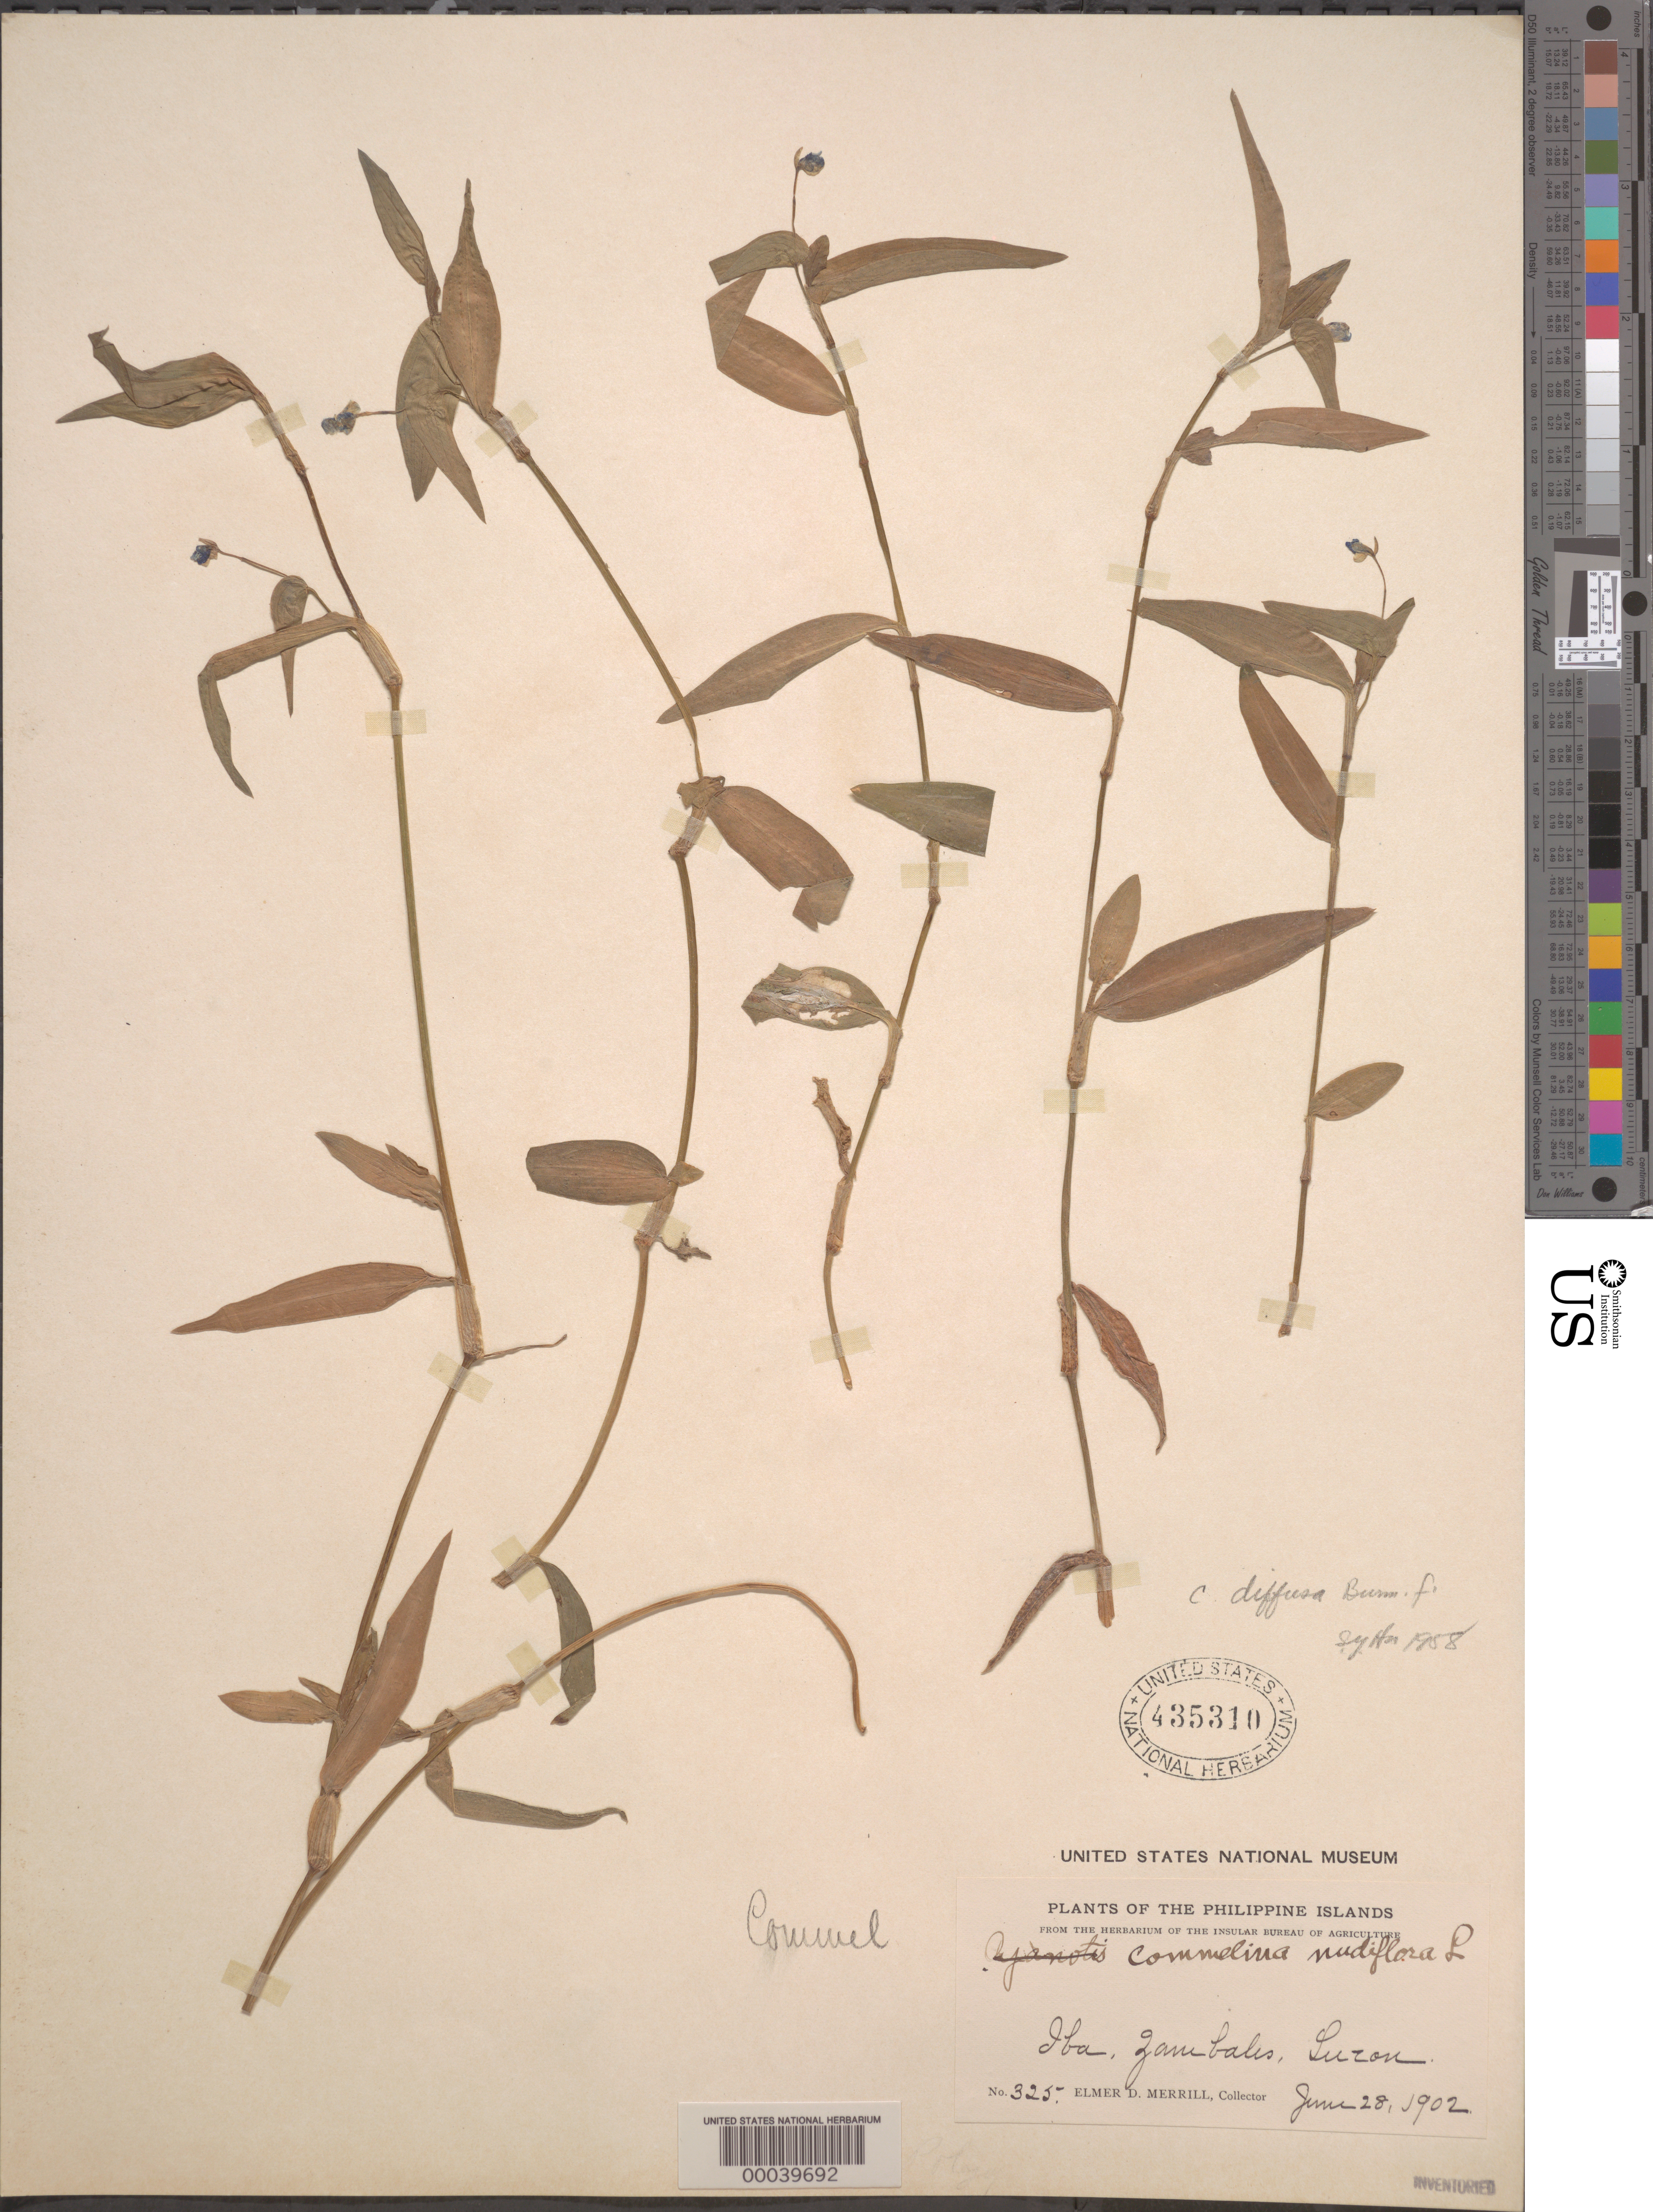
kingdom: Plantae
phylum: Tracheophyta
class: Liliopsida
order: Commelinales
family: Commelinaceae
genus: Commelina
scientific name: Commelina diffusa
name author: Burm. f.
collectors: E. D. Merrill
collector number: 325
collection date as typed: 28 Jun 1902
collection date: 1902-06-28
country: Philippines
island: Luzon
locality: Iba; zambalis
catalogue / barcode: US 435310